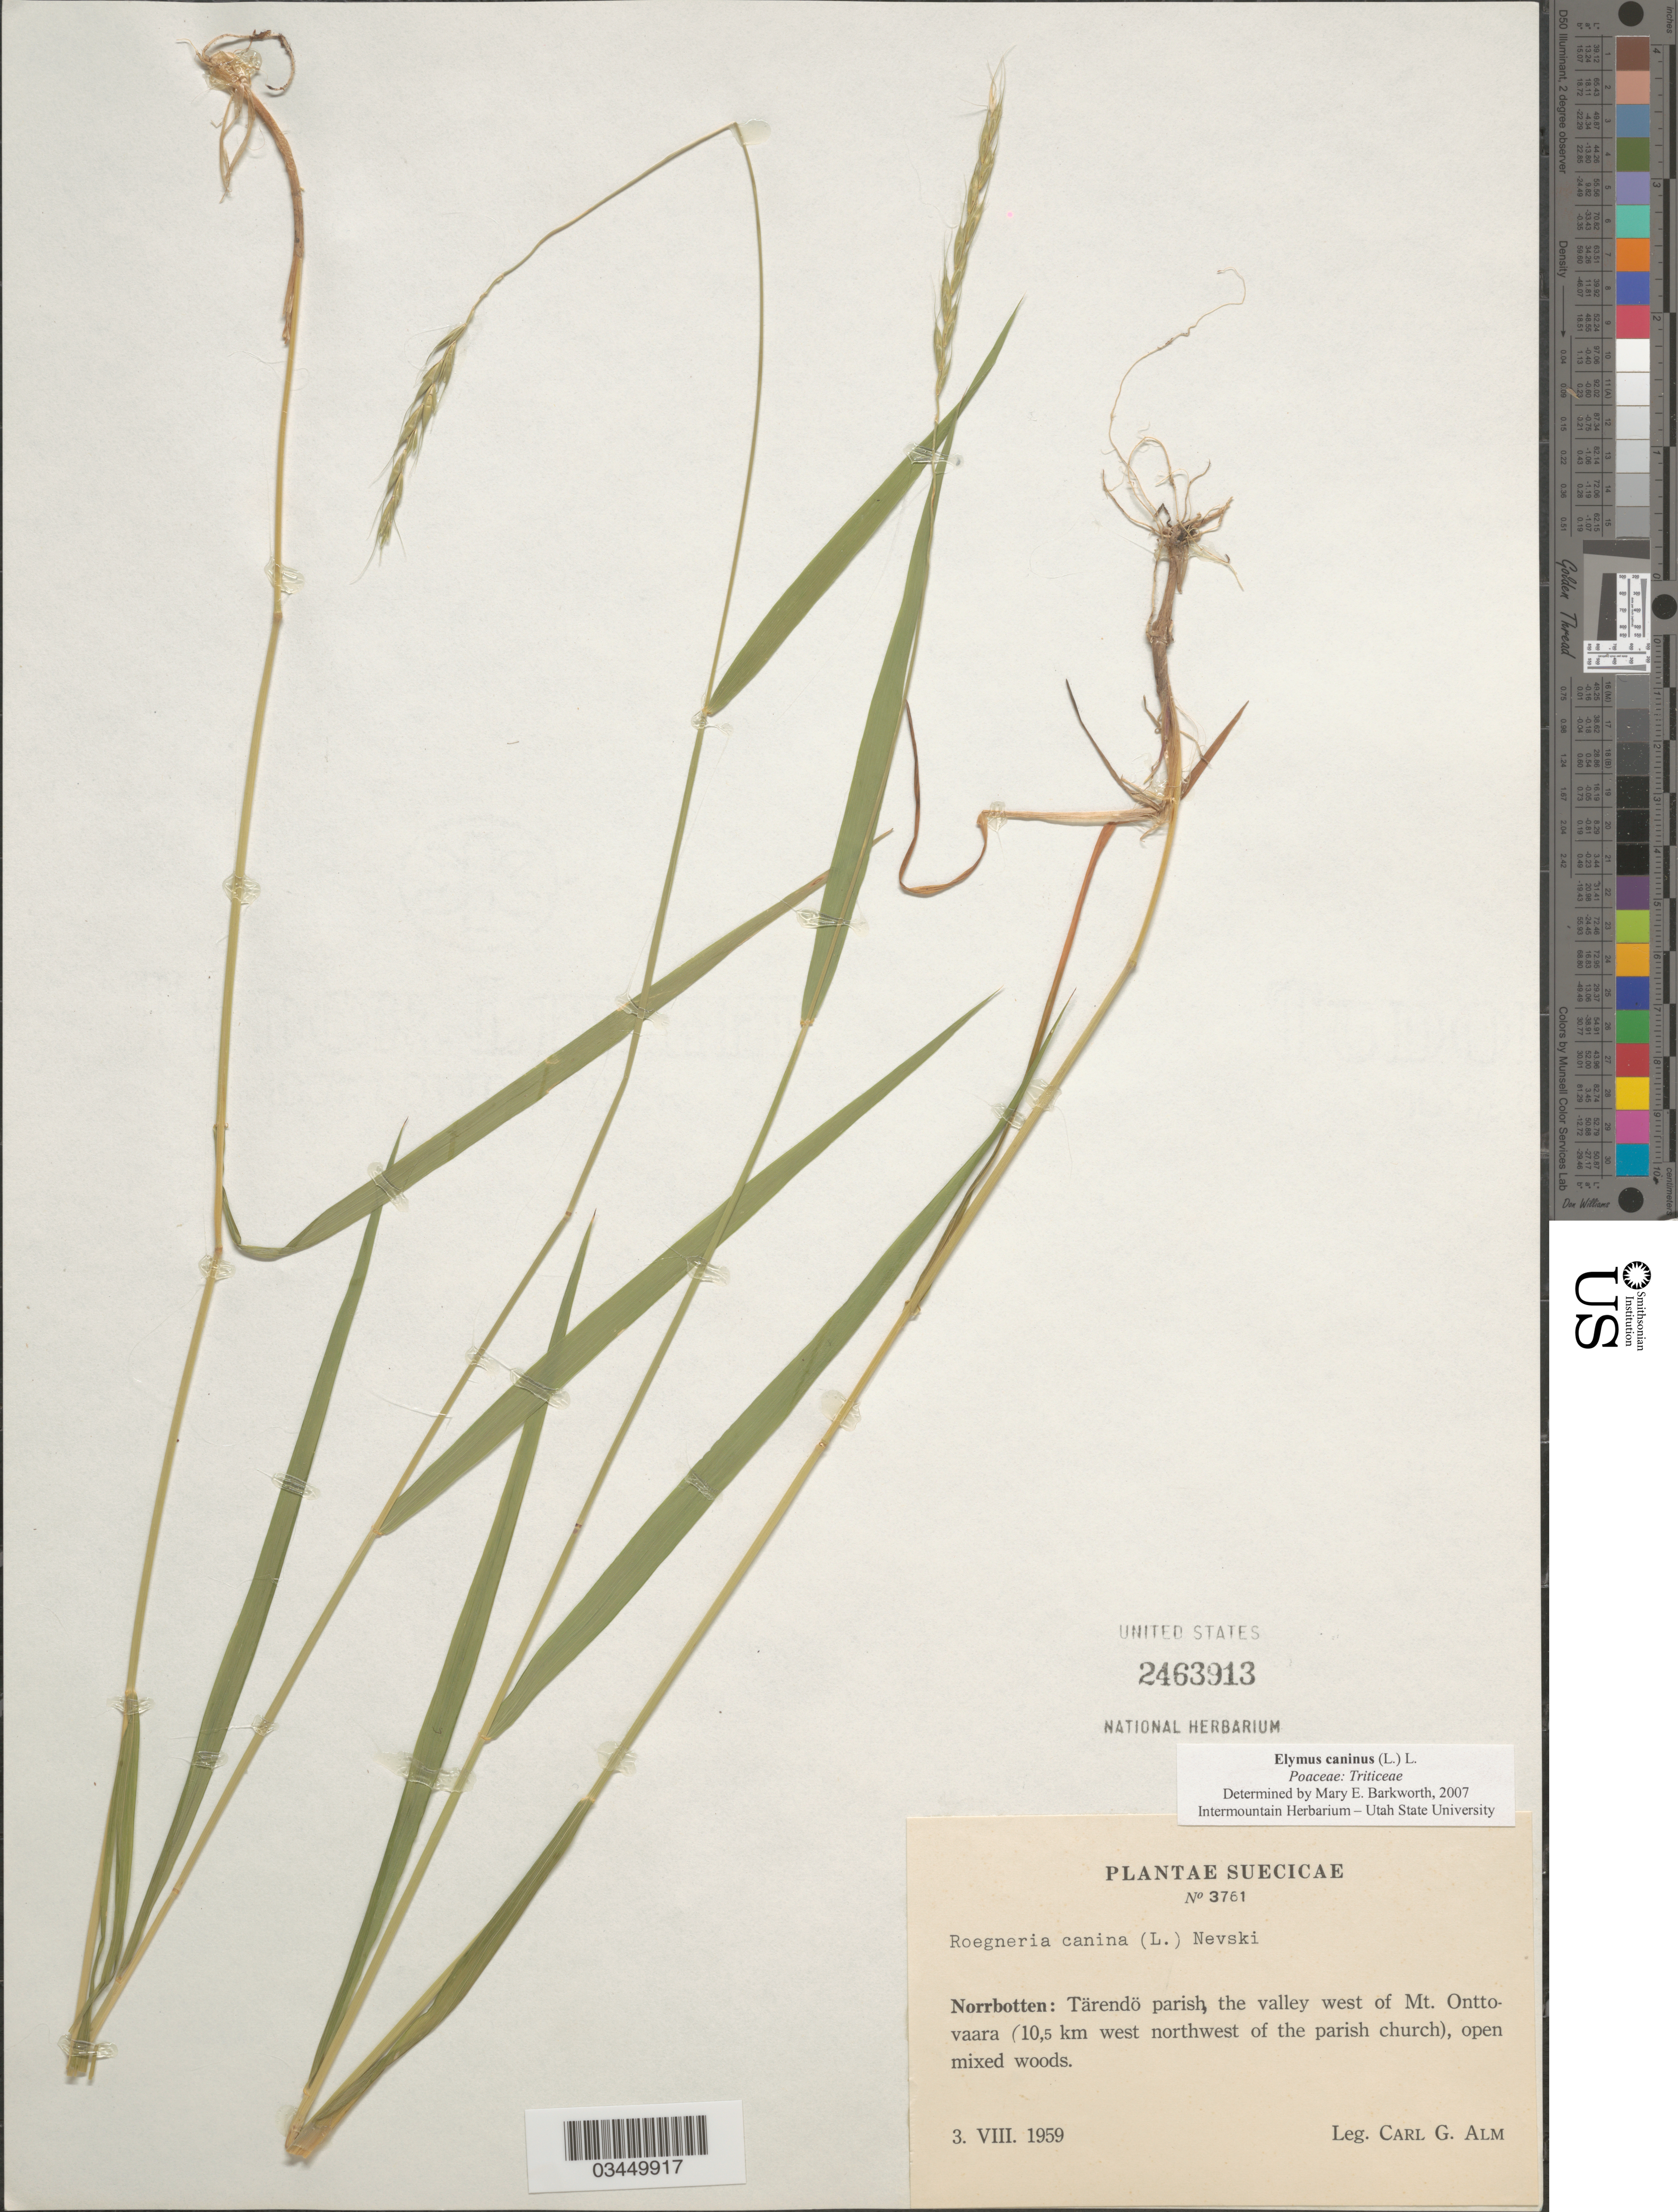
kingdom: Plantae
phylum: Tracheophyta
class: Liliopsida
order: Poales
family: Poaceae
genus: Elymus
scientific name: Elymus caninus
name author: (L.) L.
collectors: C. G. Alm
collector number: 3761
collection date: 1959-08-03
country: Sweden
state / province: Norrbotten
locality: Suecicae. Norrbotten: Tärendö parish, the valley west of Mt. Onttovaara (10,5 km west northwest of the parish church), open mixed woods.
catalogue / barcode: US 2463913